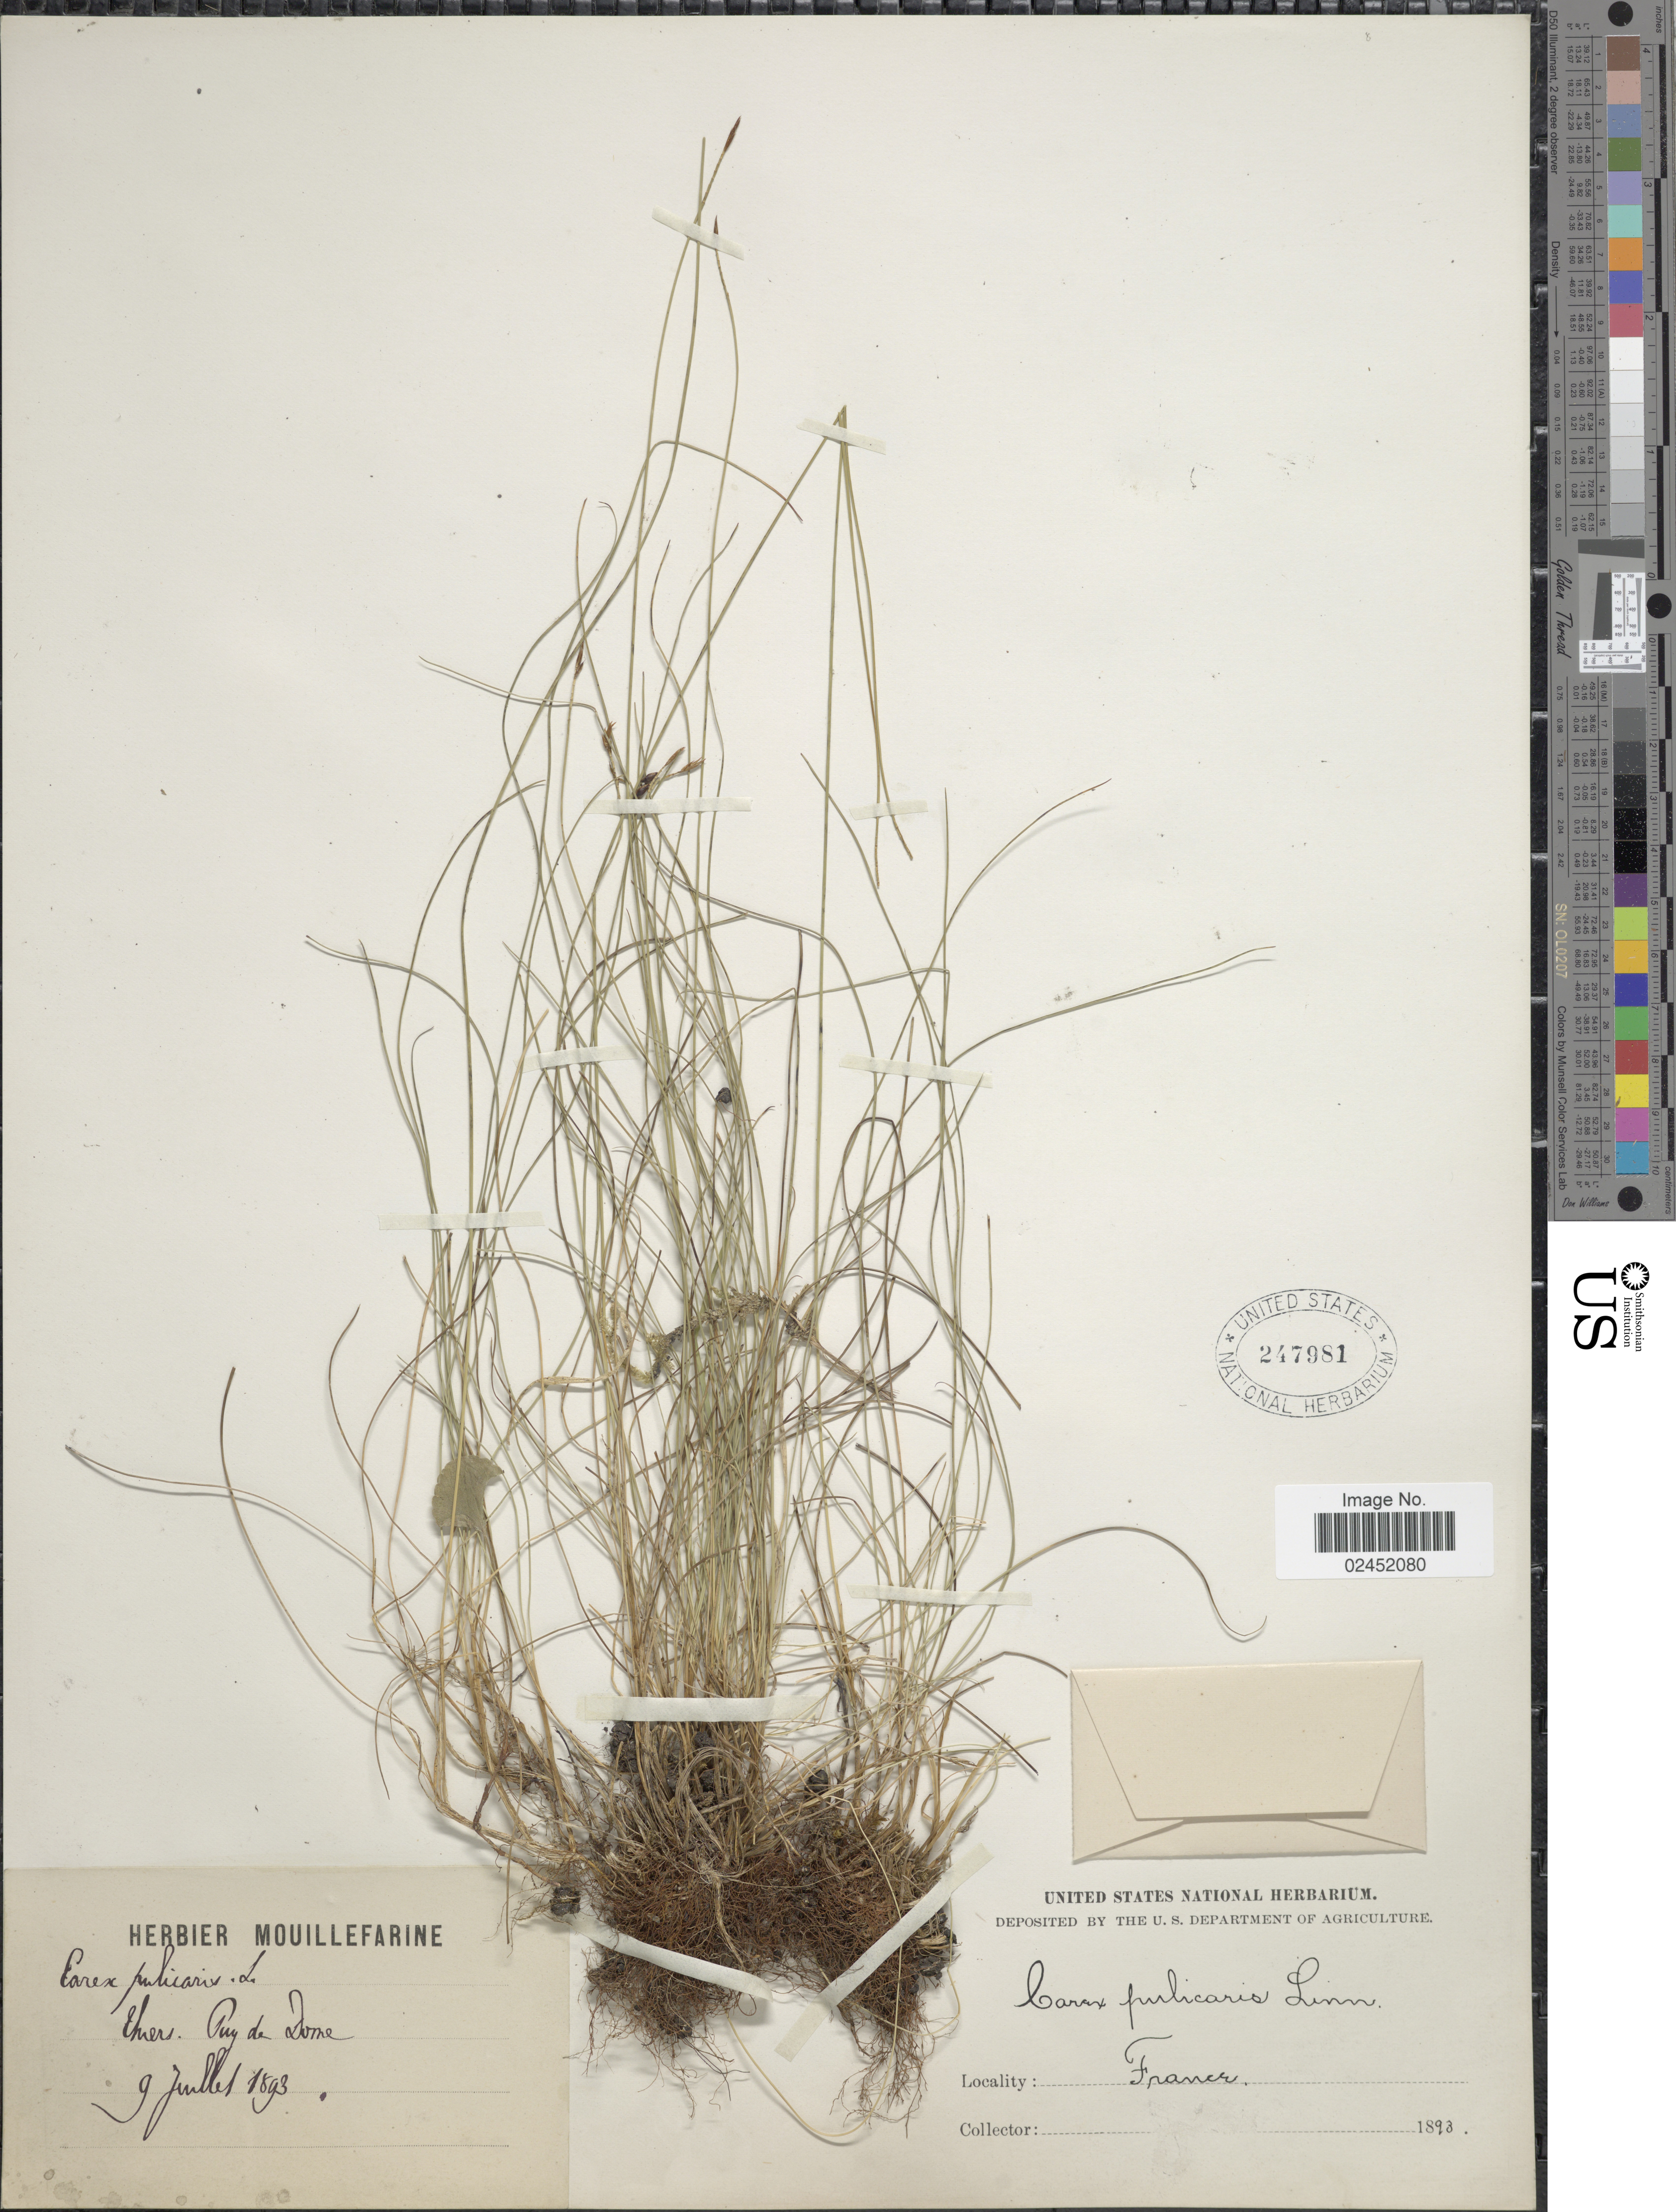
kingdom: Plantae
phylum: Tracheophyta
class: Liliopsida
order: Poales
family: Cyperaceae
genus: Carex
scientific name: Carex pulicaris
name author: L.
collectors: ex herb. Mouillefarine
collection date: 1893-07-09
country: France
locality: Ehers, Puy de Dome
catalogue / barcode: US 247981